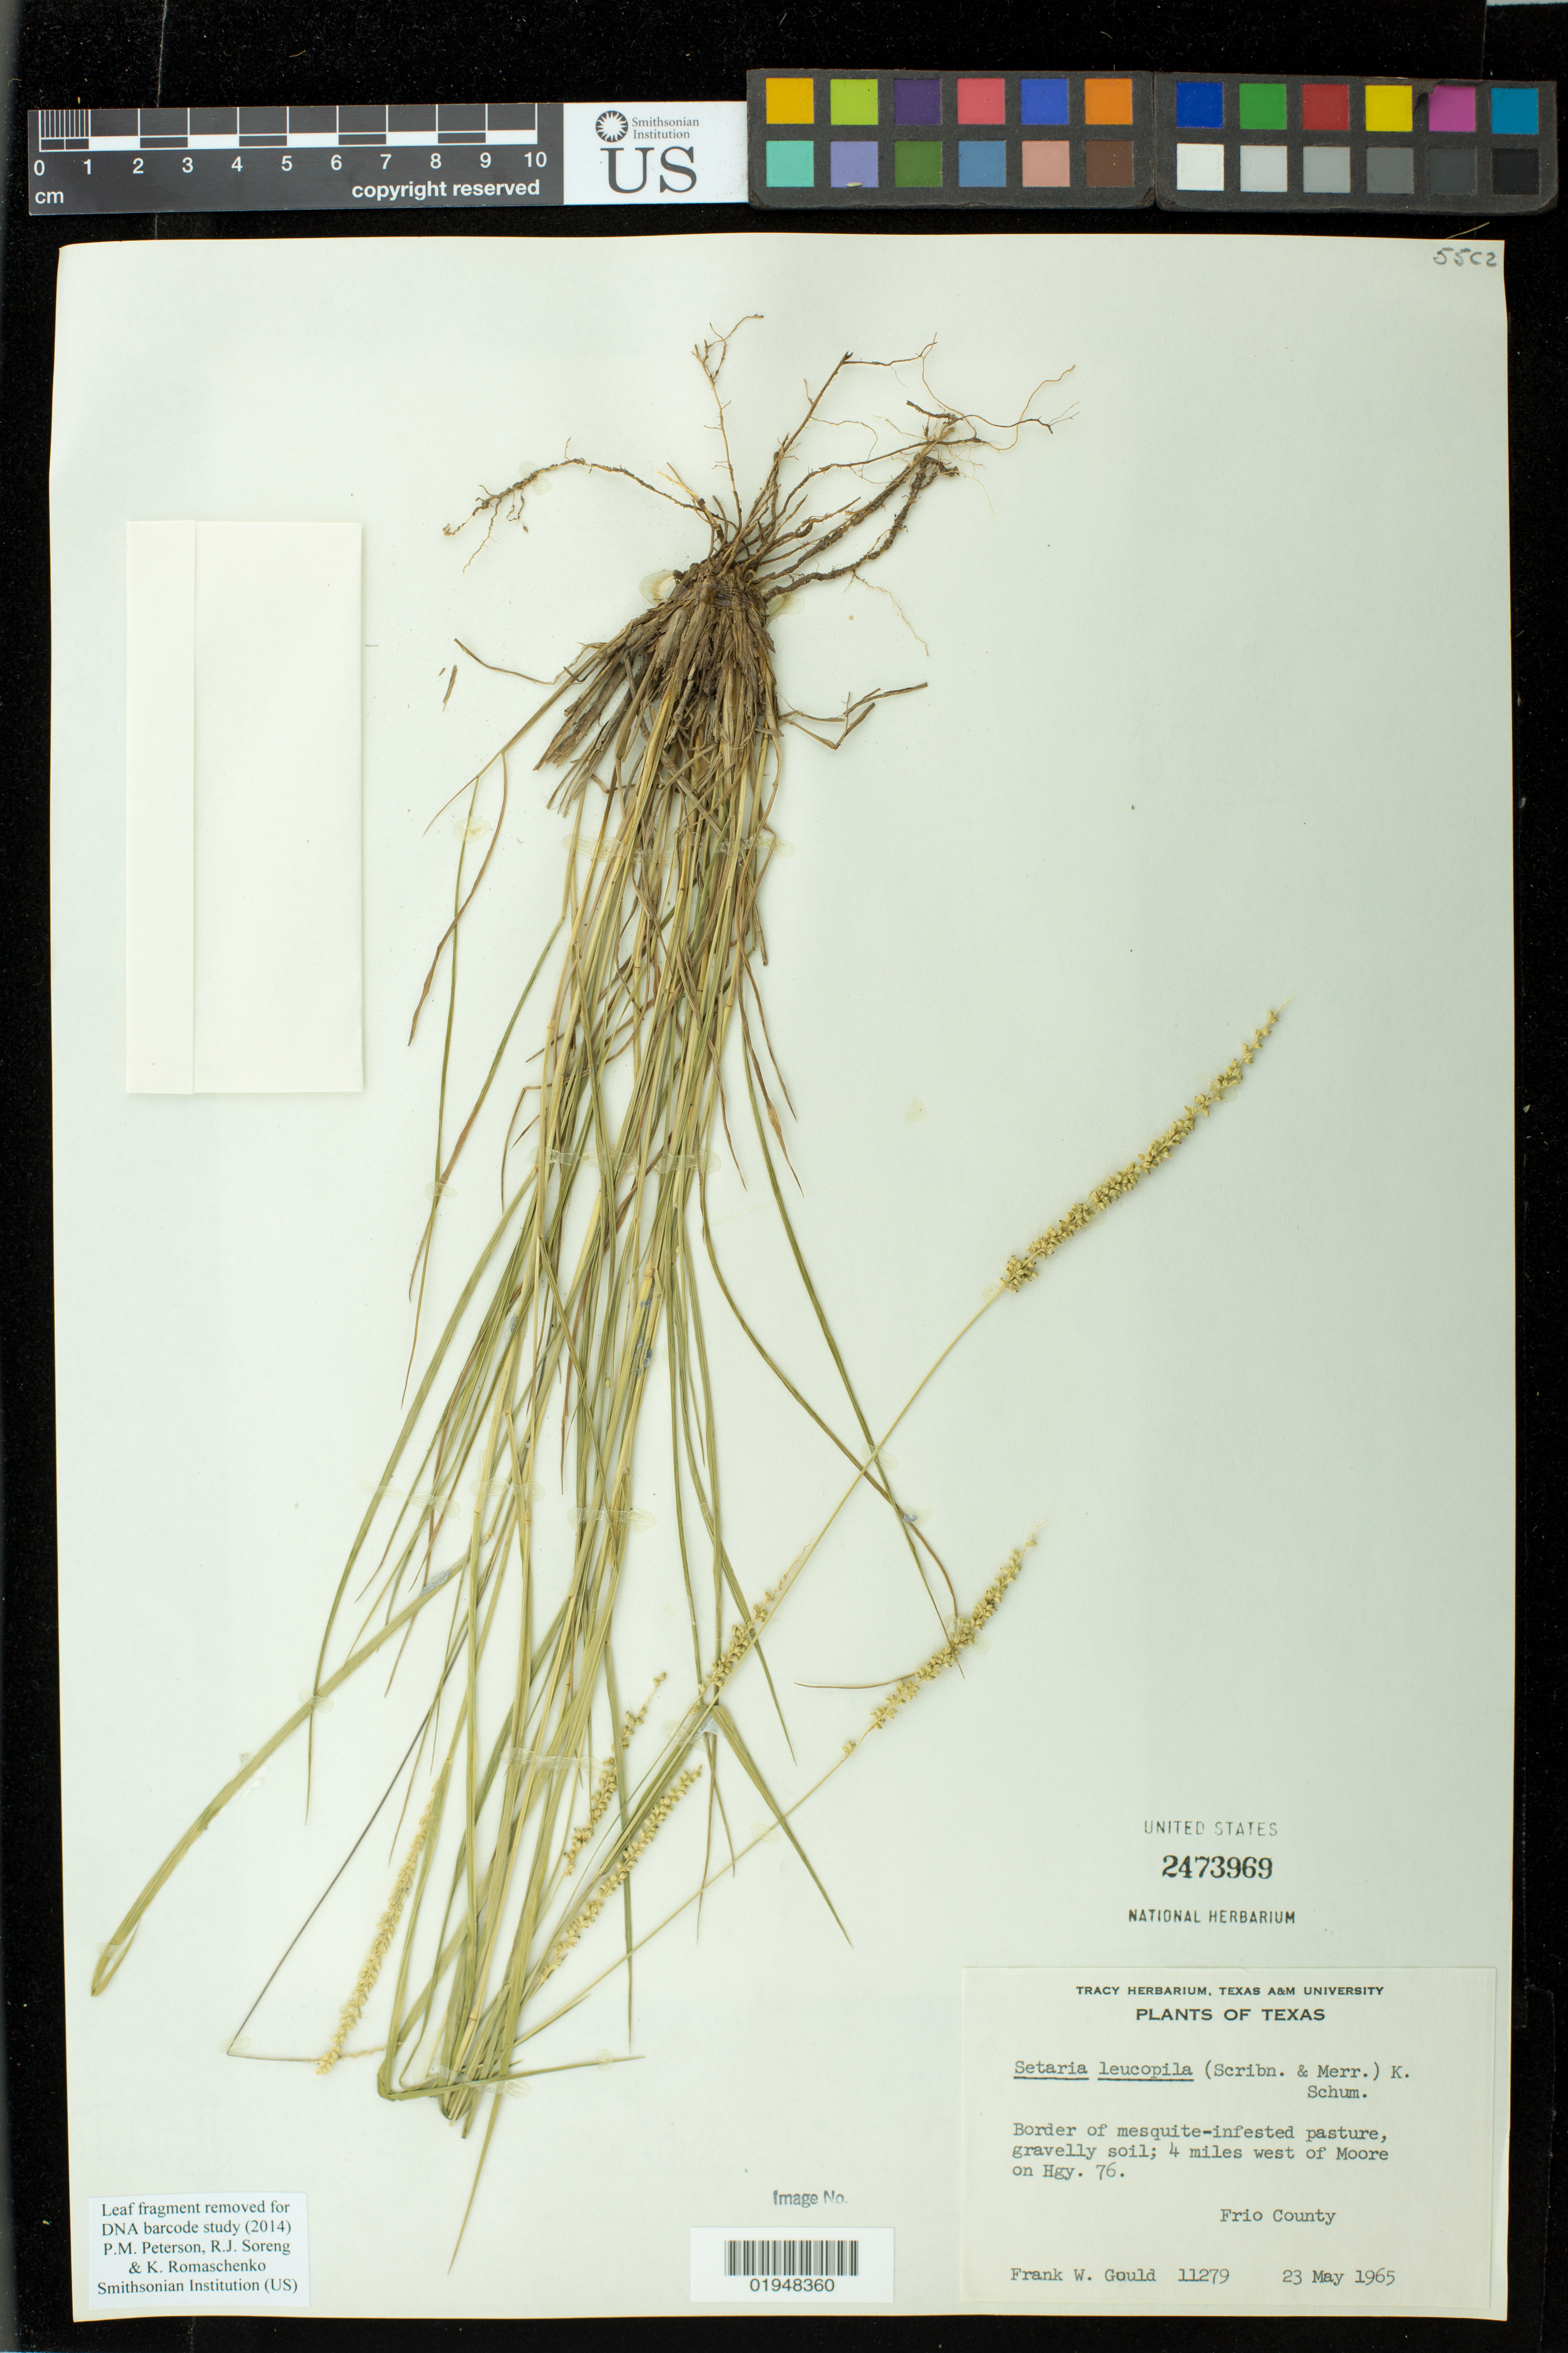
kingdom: Plantae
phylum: Tracheophyta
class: Liliopsida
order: Poales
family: Poaceae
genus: Setaria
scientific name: Setaria leucopila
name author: (Scribn. & Merr.) K. Schum.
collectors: F. W. Gould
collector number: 11279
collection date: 1965-05-23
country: United States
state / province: Texas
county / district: Frio County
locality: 4 miles west of Moore on Hgy. 76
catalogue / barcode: US 2473969